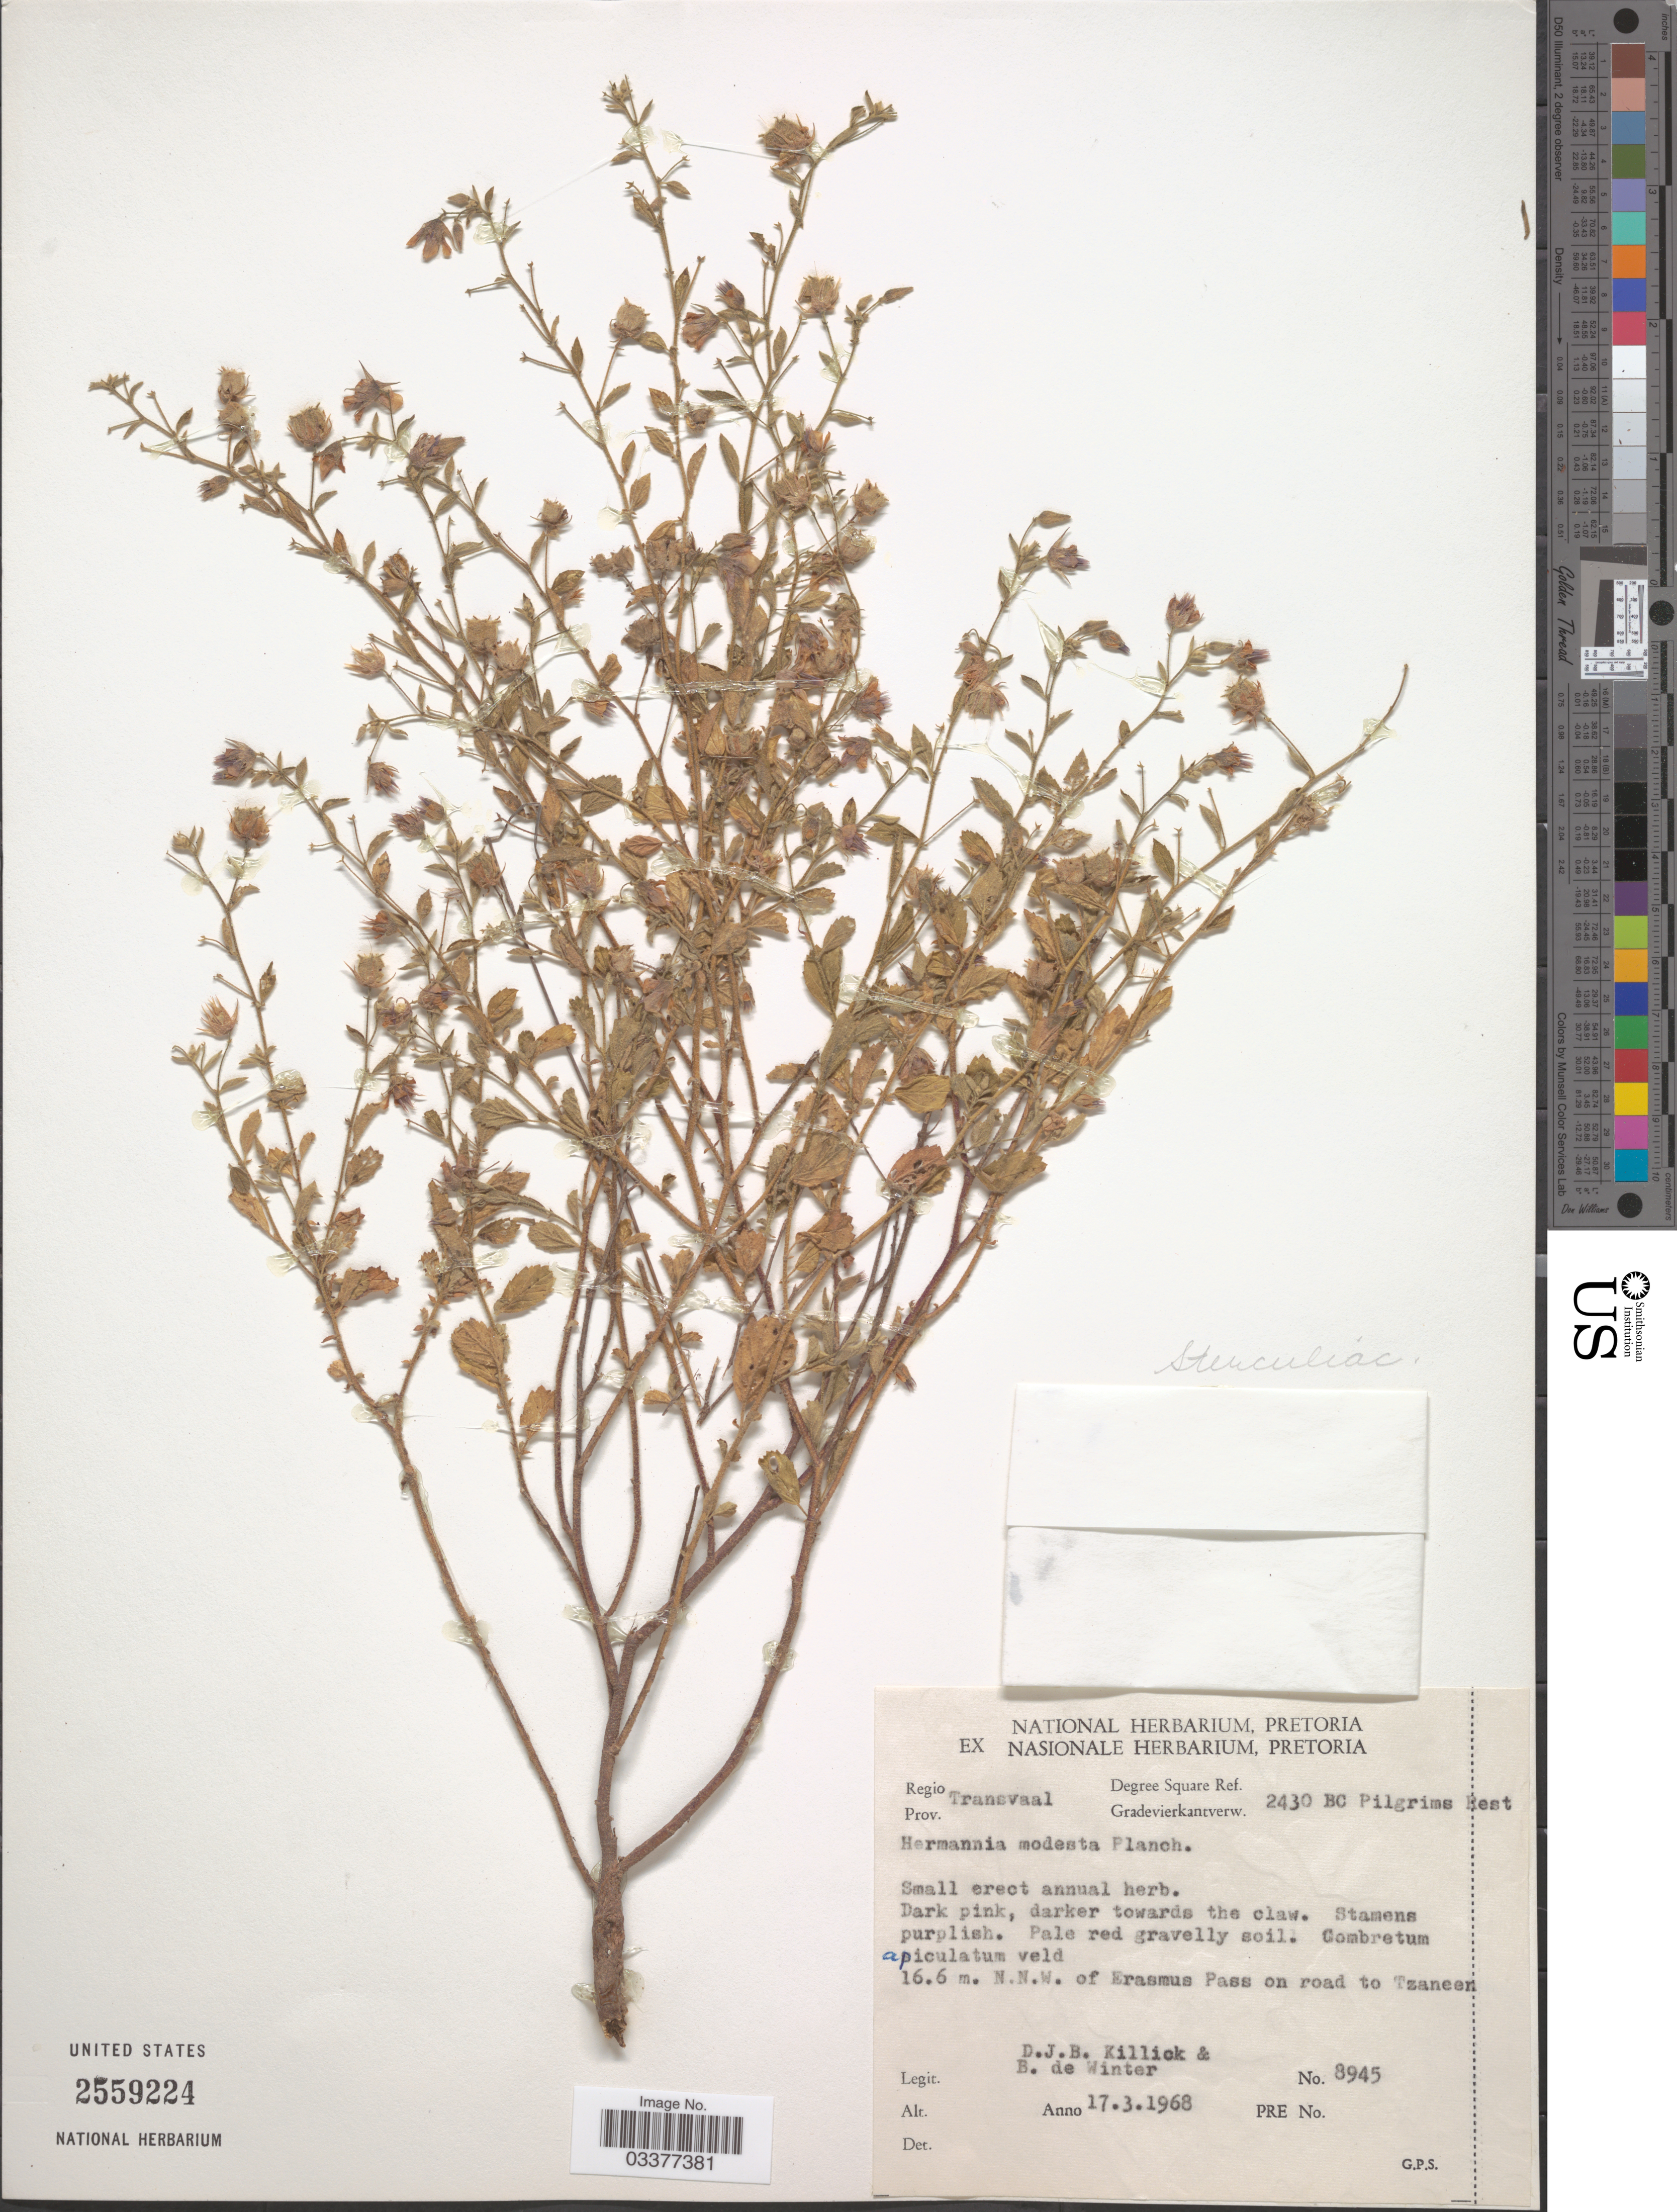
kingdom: Plantae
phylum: Tracheophyta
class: Magnoliopsida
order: Malvales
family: Malvaceae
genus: Hermannia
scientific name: Hermannia modesta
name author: (Ehrenb.) Mast.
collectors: D. Killick & B. de Winter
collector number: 8945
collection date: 1968-03-17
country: South Africa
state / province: Mpumalanga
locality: Regio Transvaal. Degree Square Ref. 2430 BC Pilgrims Rest. 16.6 m. N.N.W. of Erasmus Pass on road to Tzaneen.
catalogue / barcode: US 2559224